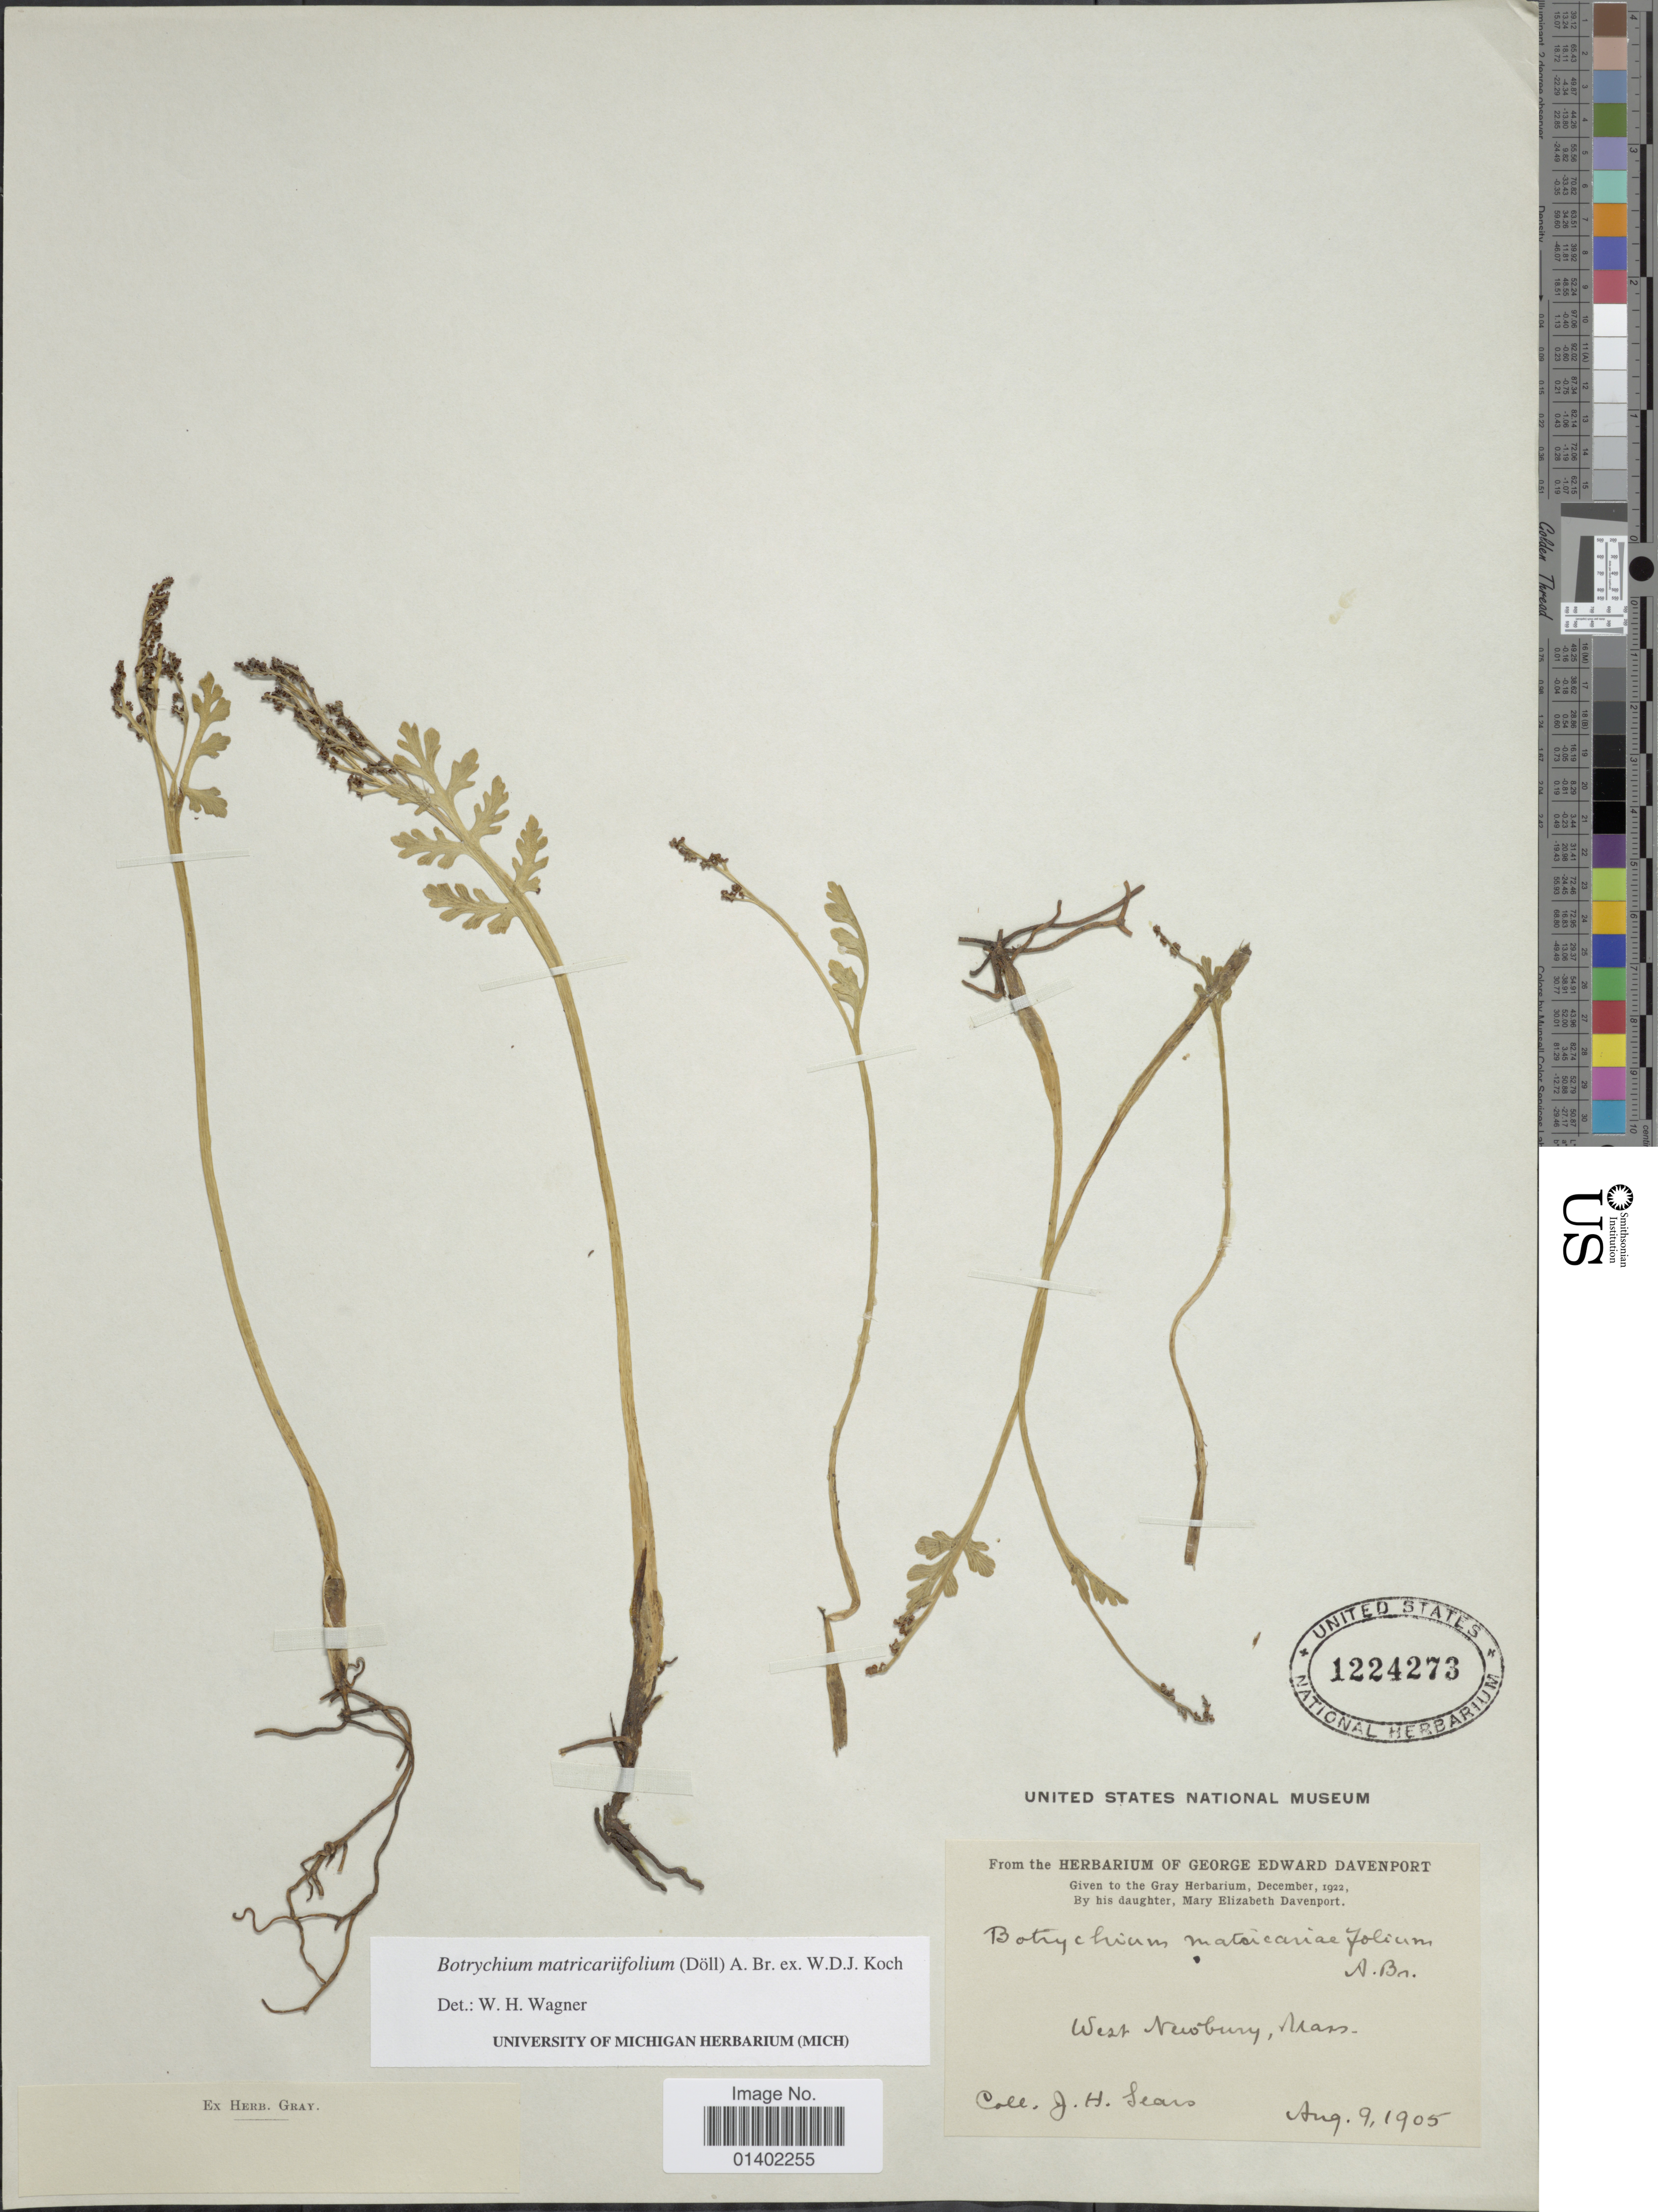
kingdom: Plantae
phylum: Tracheophyta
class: Polypodiopsida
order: Ophioglossales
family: Ophioglossaceae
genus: Botrychium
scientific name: Botrychium matricariifolium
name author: (A. Braun ex Dowell) A. Braun ex Koch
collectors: J. Sears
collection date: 1905-08-09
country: United States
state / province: Massachusetts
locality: West Newbury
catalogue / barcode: US 1224273